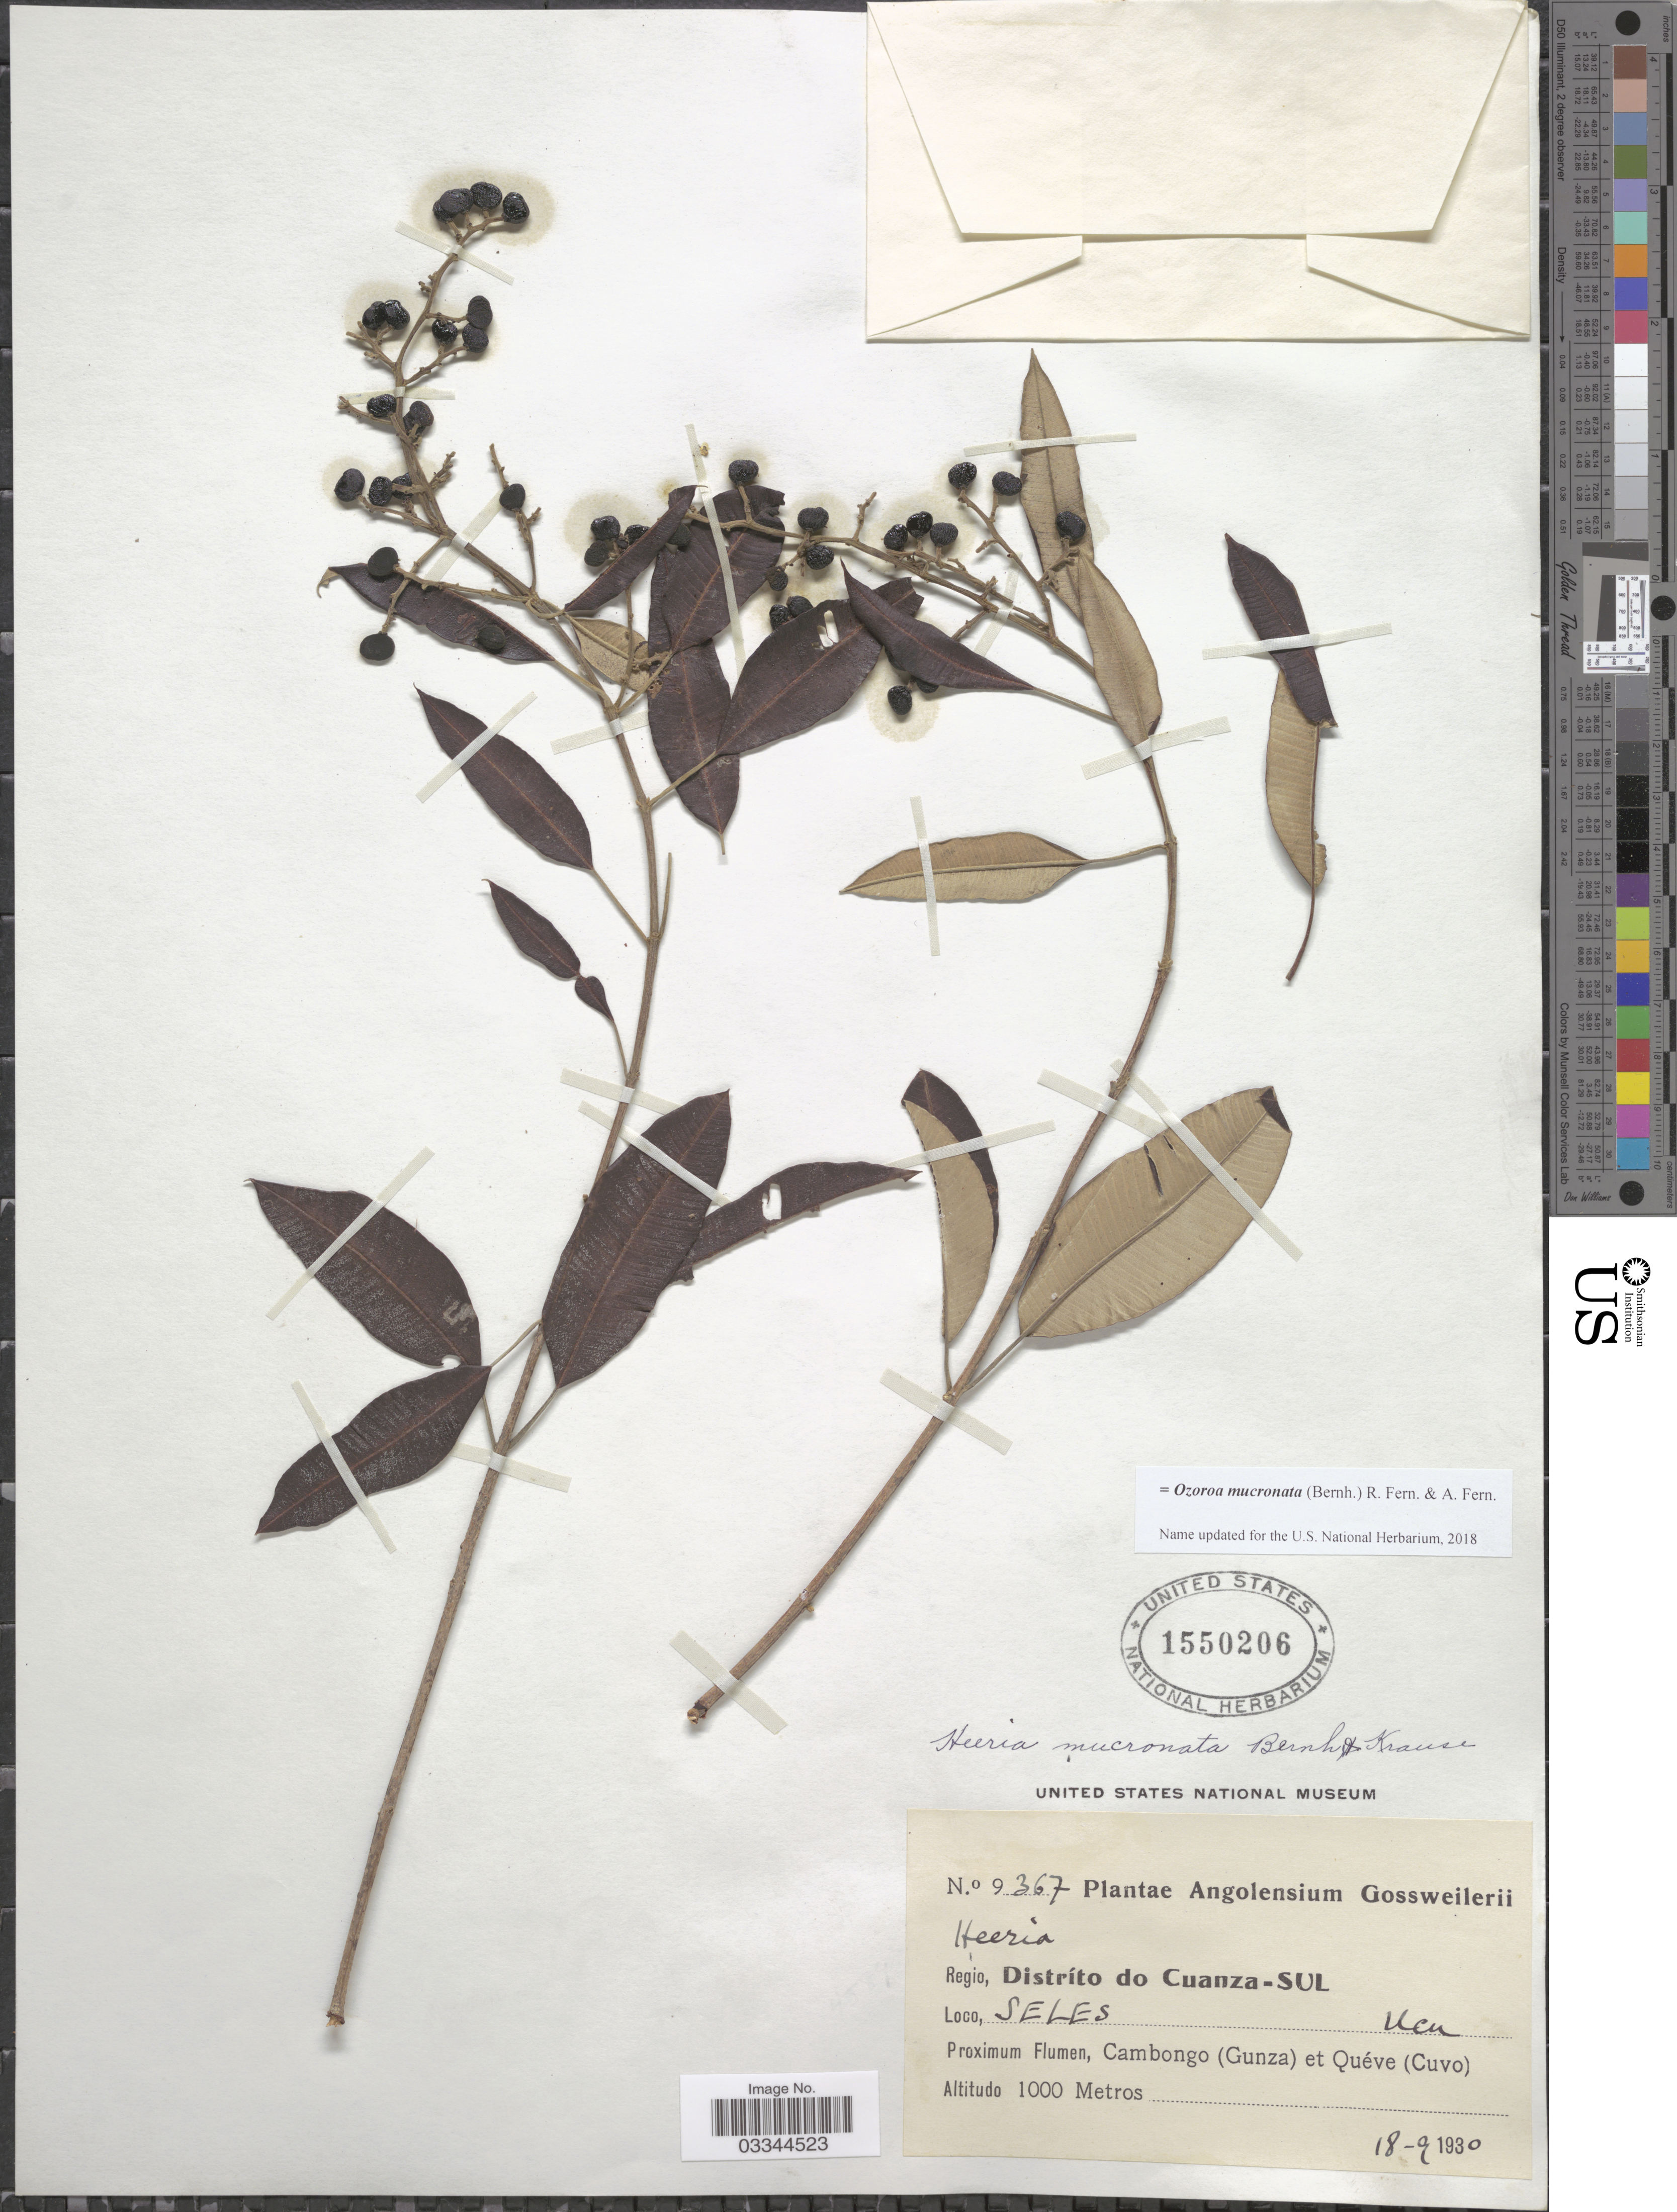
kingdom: Plantae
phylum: Tracheophyta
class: Magnoliopsida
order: Sapindales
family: Anacardiaceae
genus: Ozoroa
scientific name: Ozoroa mucronata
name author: (Bernh. ex Krauss) Rose & A. Fern.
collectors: -. Gossweiler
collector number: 9367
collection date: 1930-09-18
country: Angola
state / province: Cuanza Sul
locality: Regio, Distrito do Cuanza-Sul. Seles. Proximum Flumen, Cambongo (Gunza) et Quéve (Cuvo).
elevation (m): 1000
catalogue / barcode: US 1550206